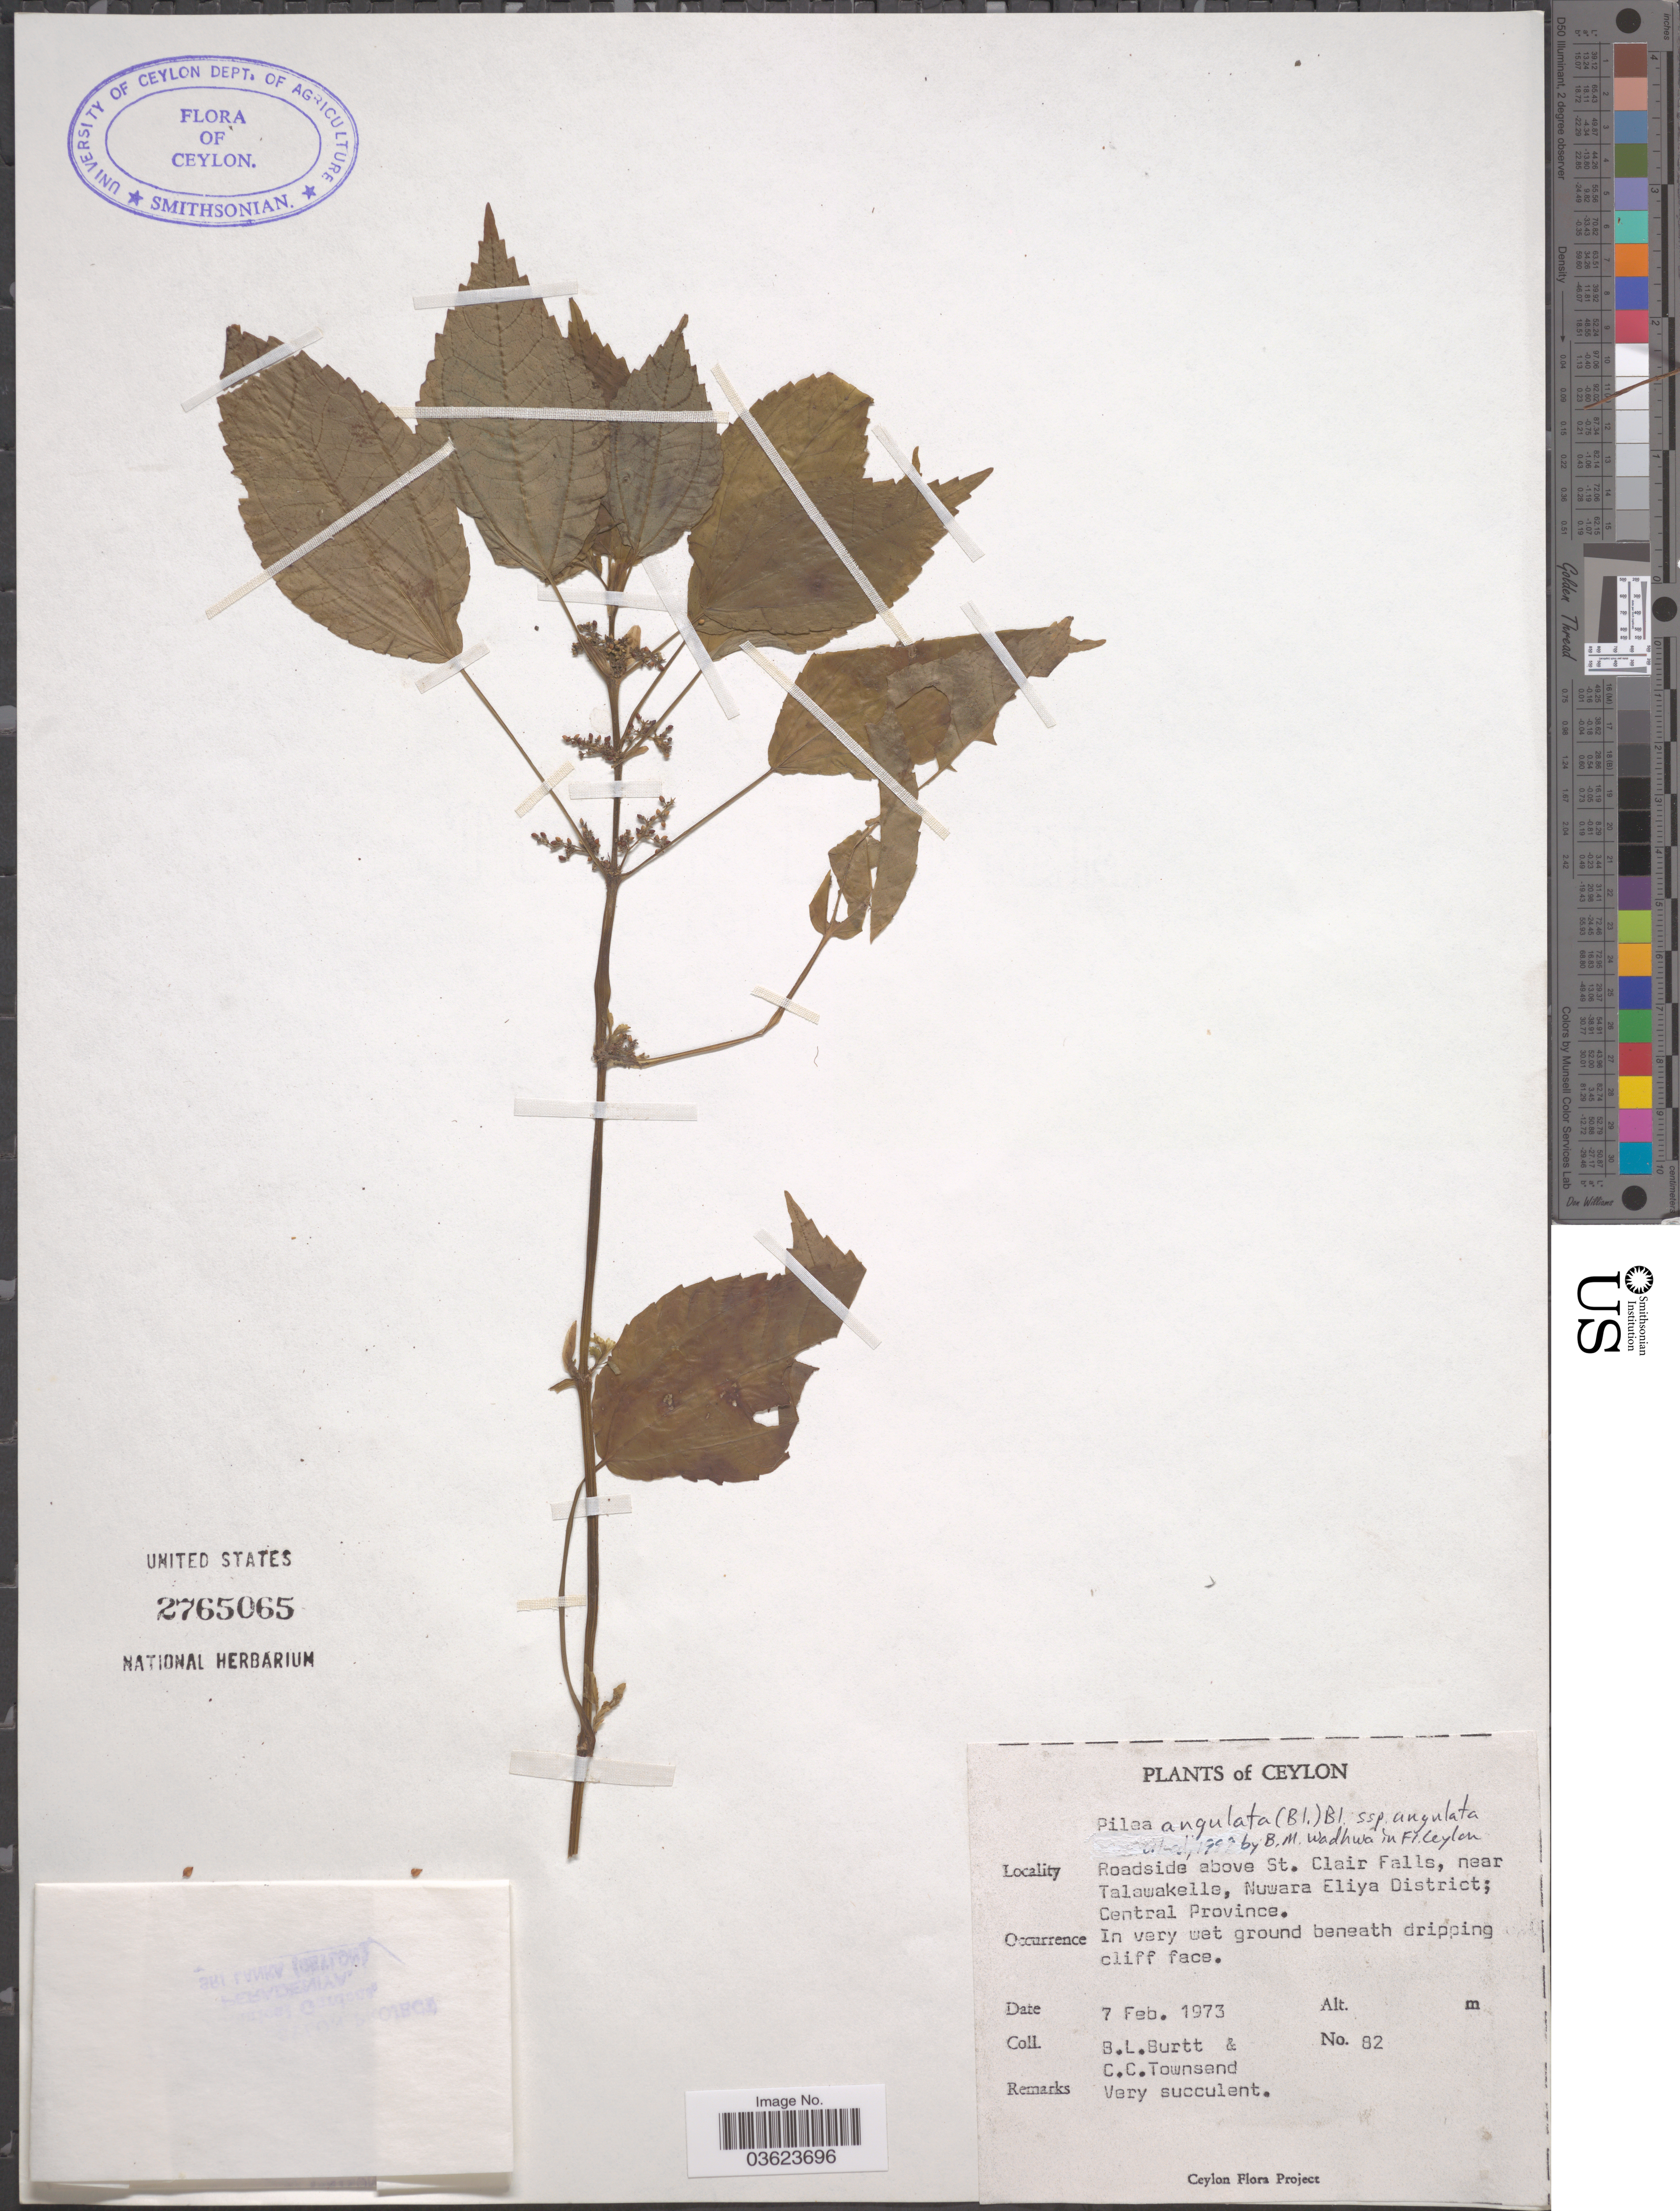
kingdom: Plantae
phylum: Tracheophyta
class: Magnoliopsida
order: Rosales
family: Urticaceae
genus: Pilea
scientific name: Pilea angulata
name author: Blume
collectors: B. L. Burtt & C. C. Townsend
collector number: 82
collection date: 1973-02-07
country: Sri Lanka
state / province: Central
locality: Ceylon. Roadside above St. Clair Falls, near Talawakelle, Nuwara Eliya District.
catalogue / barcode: US 2765065